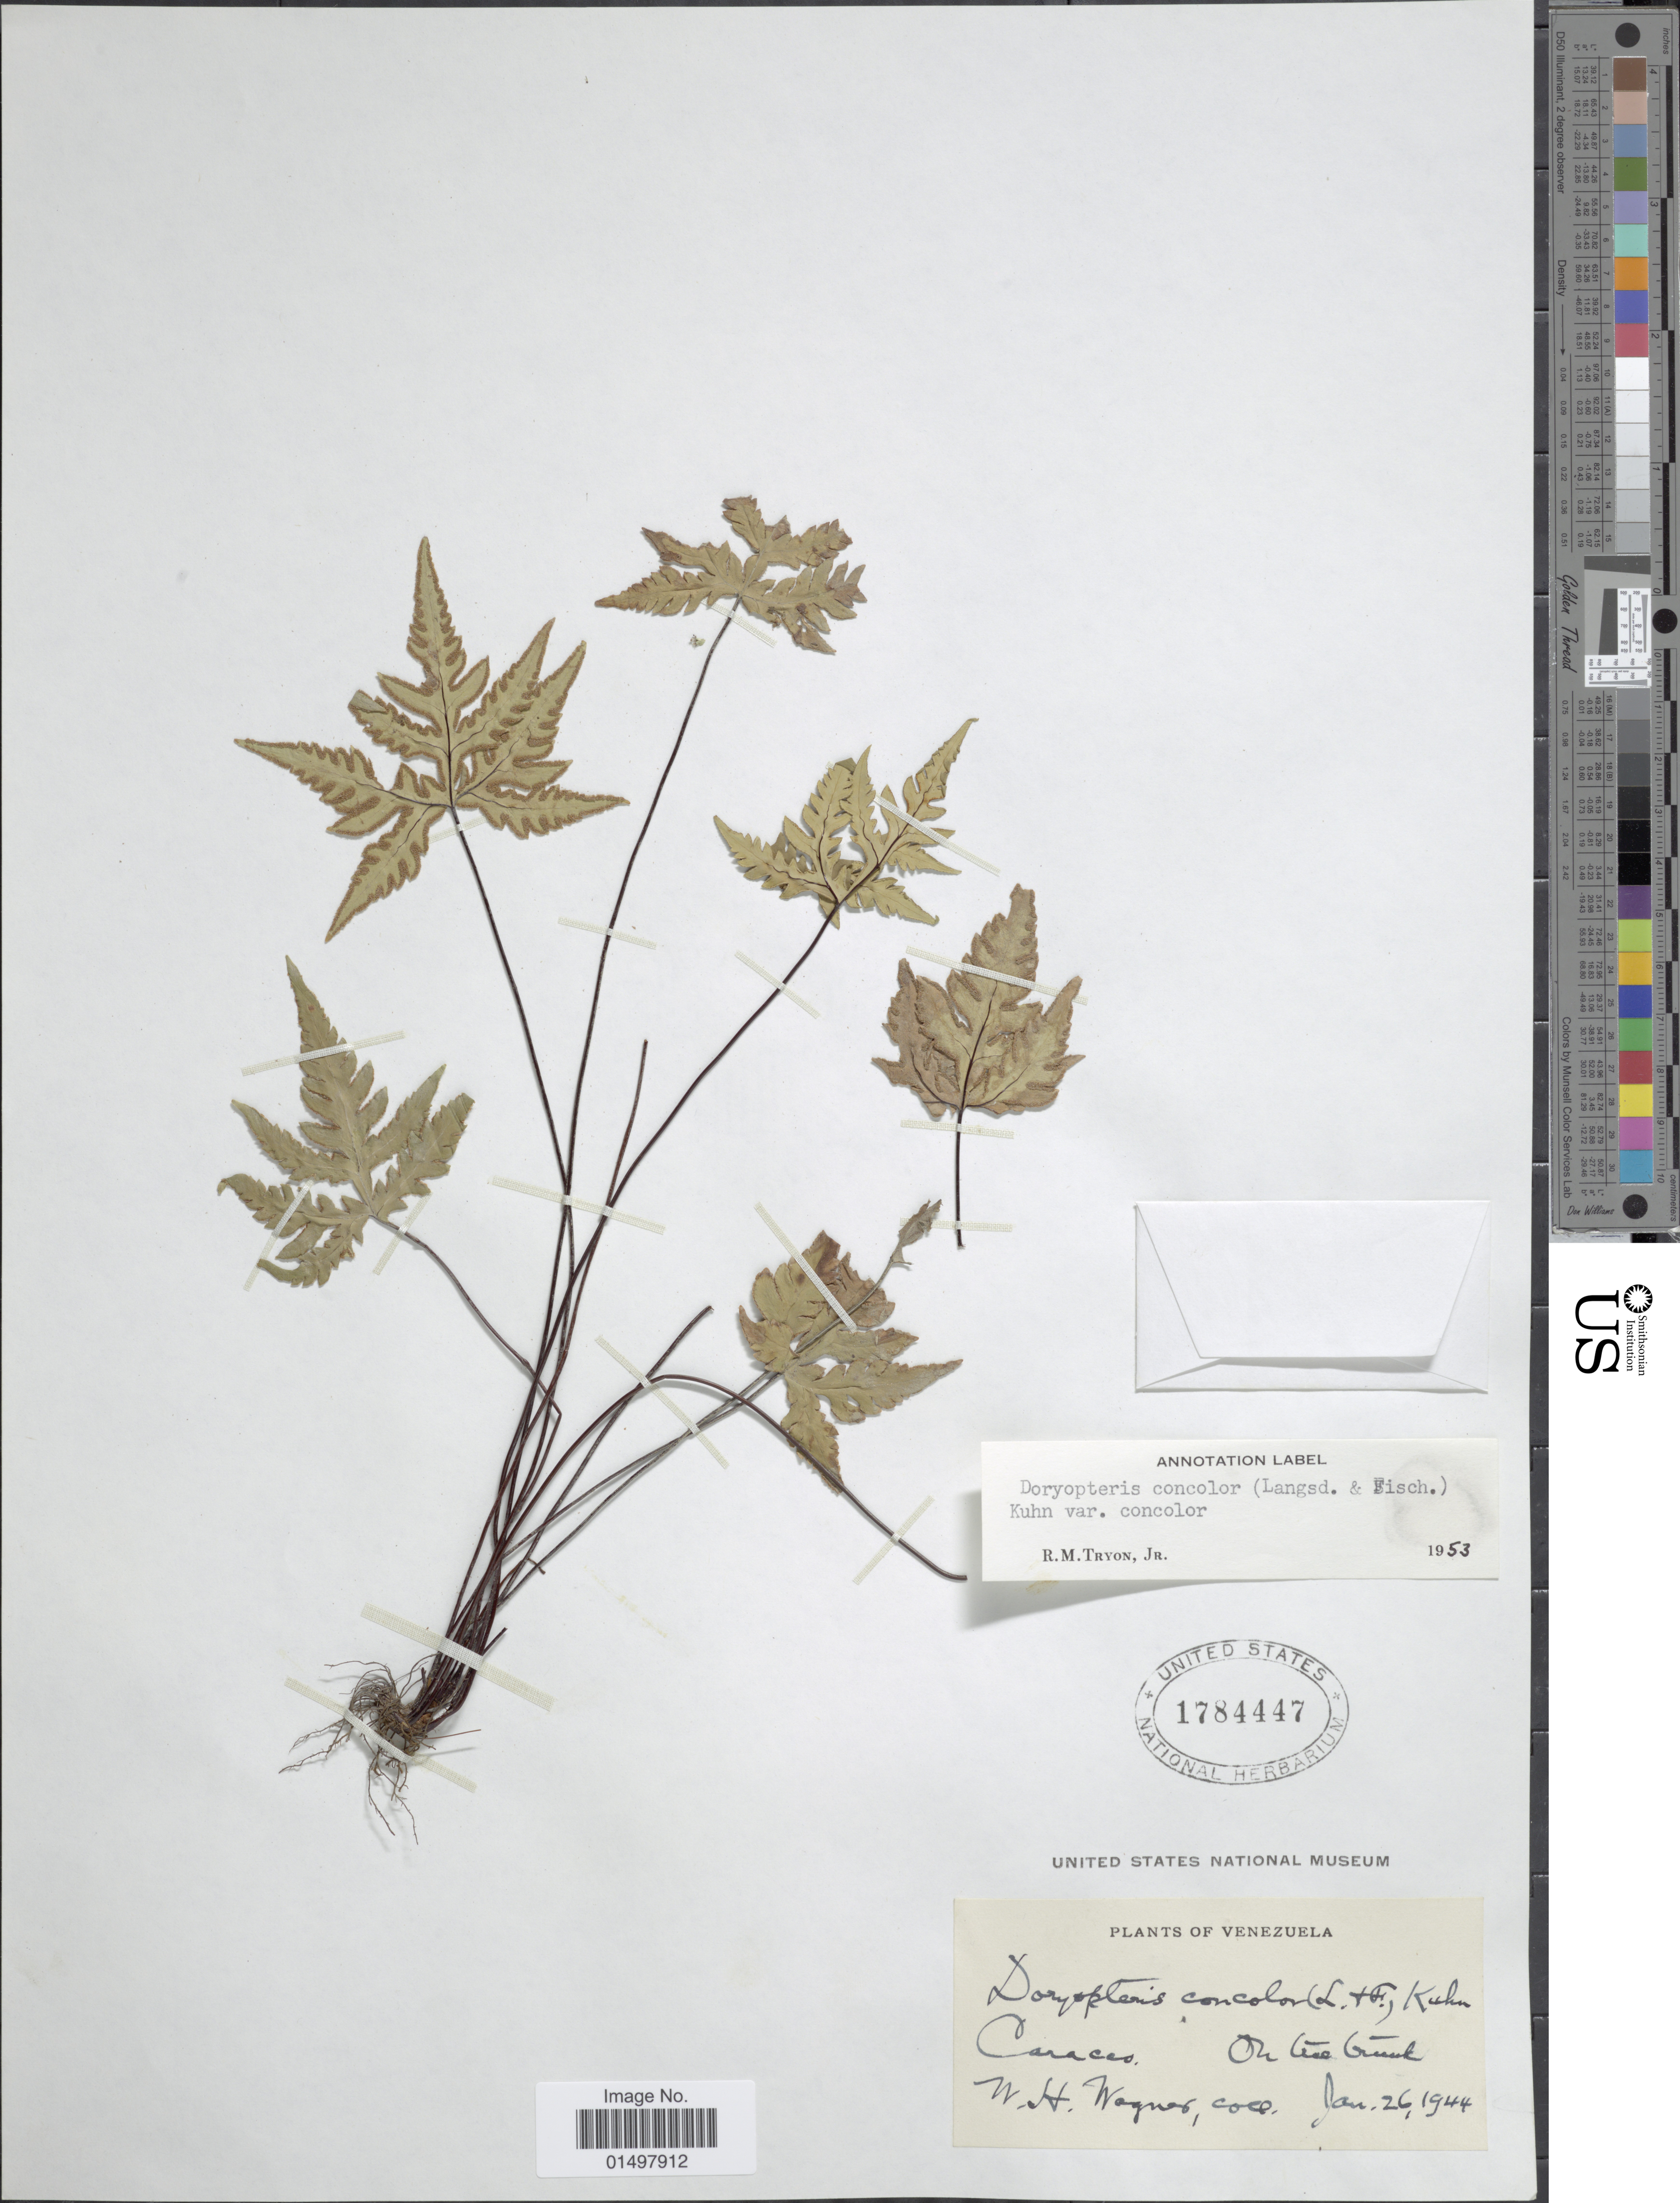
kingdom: Plantae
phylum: Tracheophyta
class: Polypodiopsida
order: Polypodiales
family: Pteridaceae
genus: Doryopteris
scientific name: Doryopteris concolor var. typica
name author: (Langsd. & Fisch.) Kuhn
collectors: W. H. Wagner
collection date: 1944-02-26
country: Venezuela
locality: Caracas.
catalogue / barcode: US 1784447